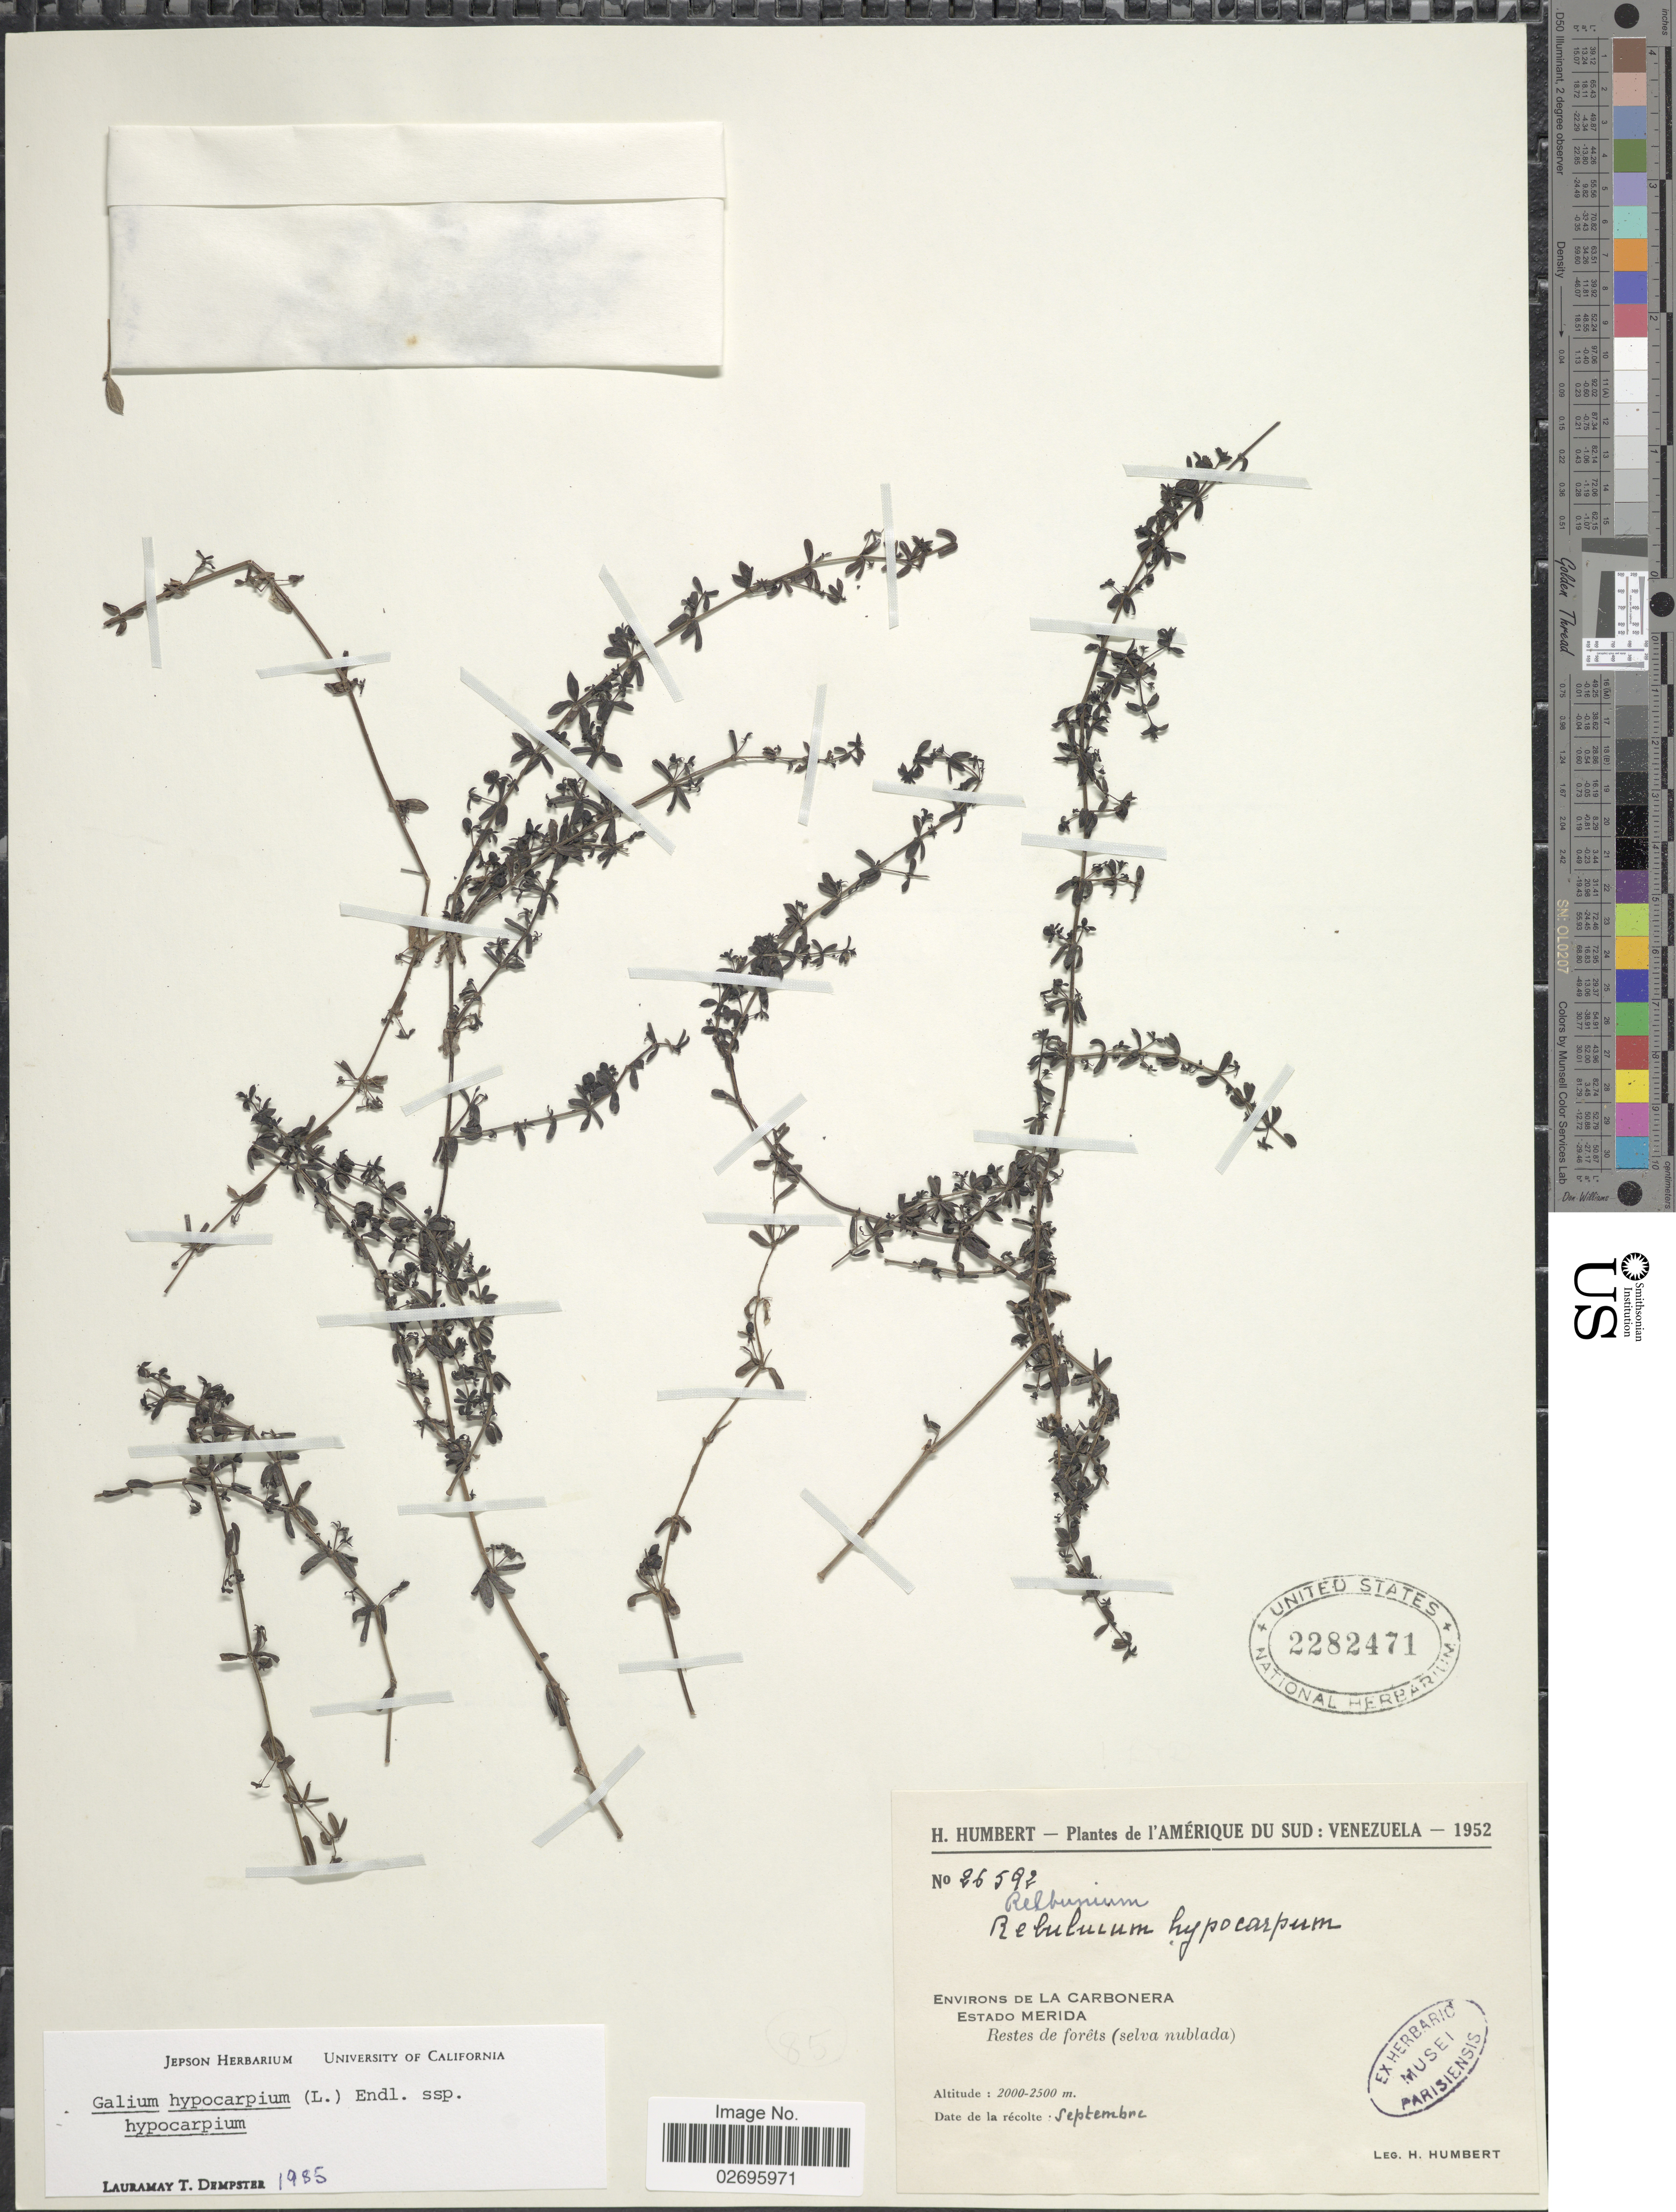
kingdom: Plantae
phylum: Tracheophyta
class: Magnoliopsida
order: Gentianales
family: Rubiaceae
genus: Galium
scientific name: Galium hypocarpium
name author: (L.) Endl. ex Griseb.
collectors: H. Humbert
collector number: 26592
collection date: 1952-09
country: Venezuela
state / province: Mérida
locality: L'Amérique du Sud, Environs de La Carbonera, Restes de forêts (selva nublada)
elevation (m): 2000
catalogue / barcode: US 2282471